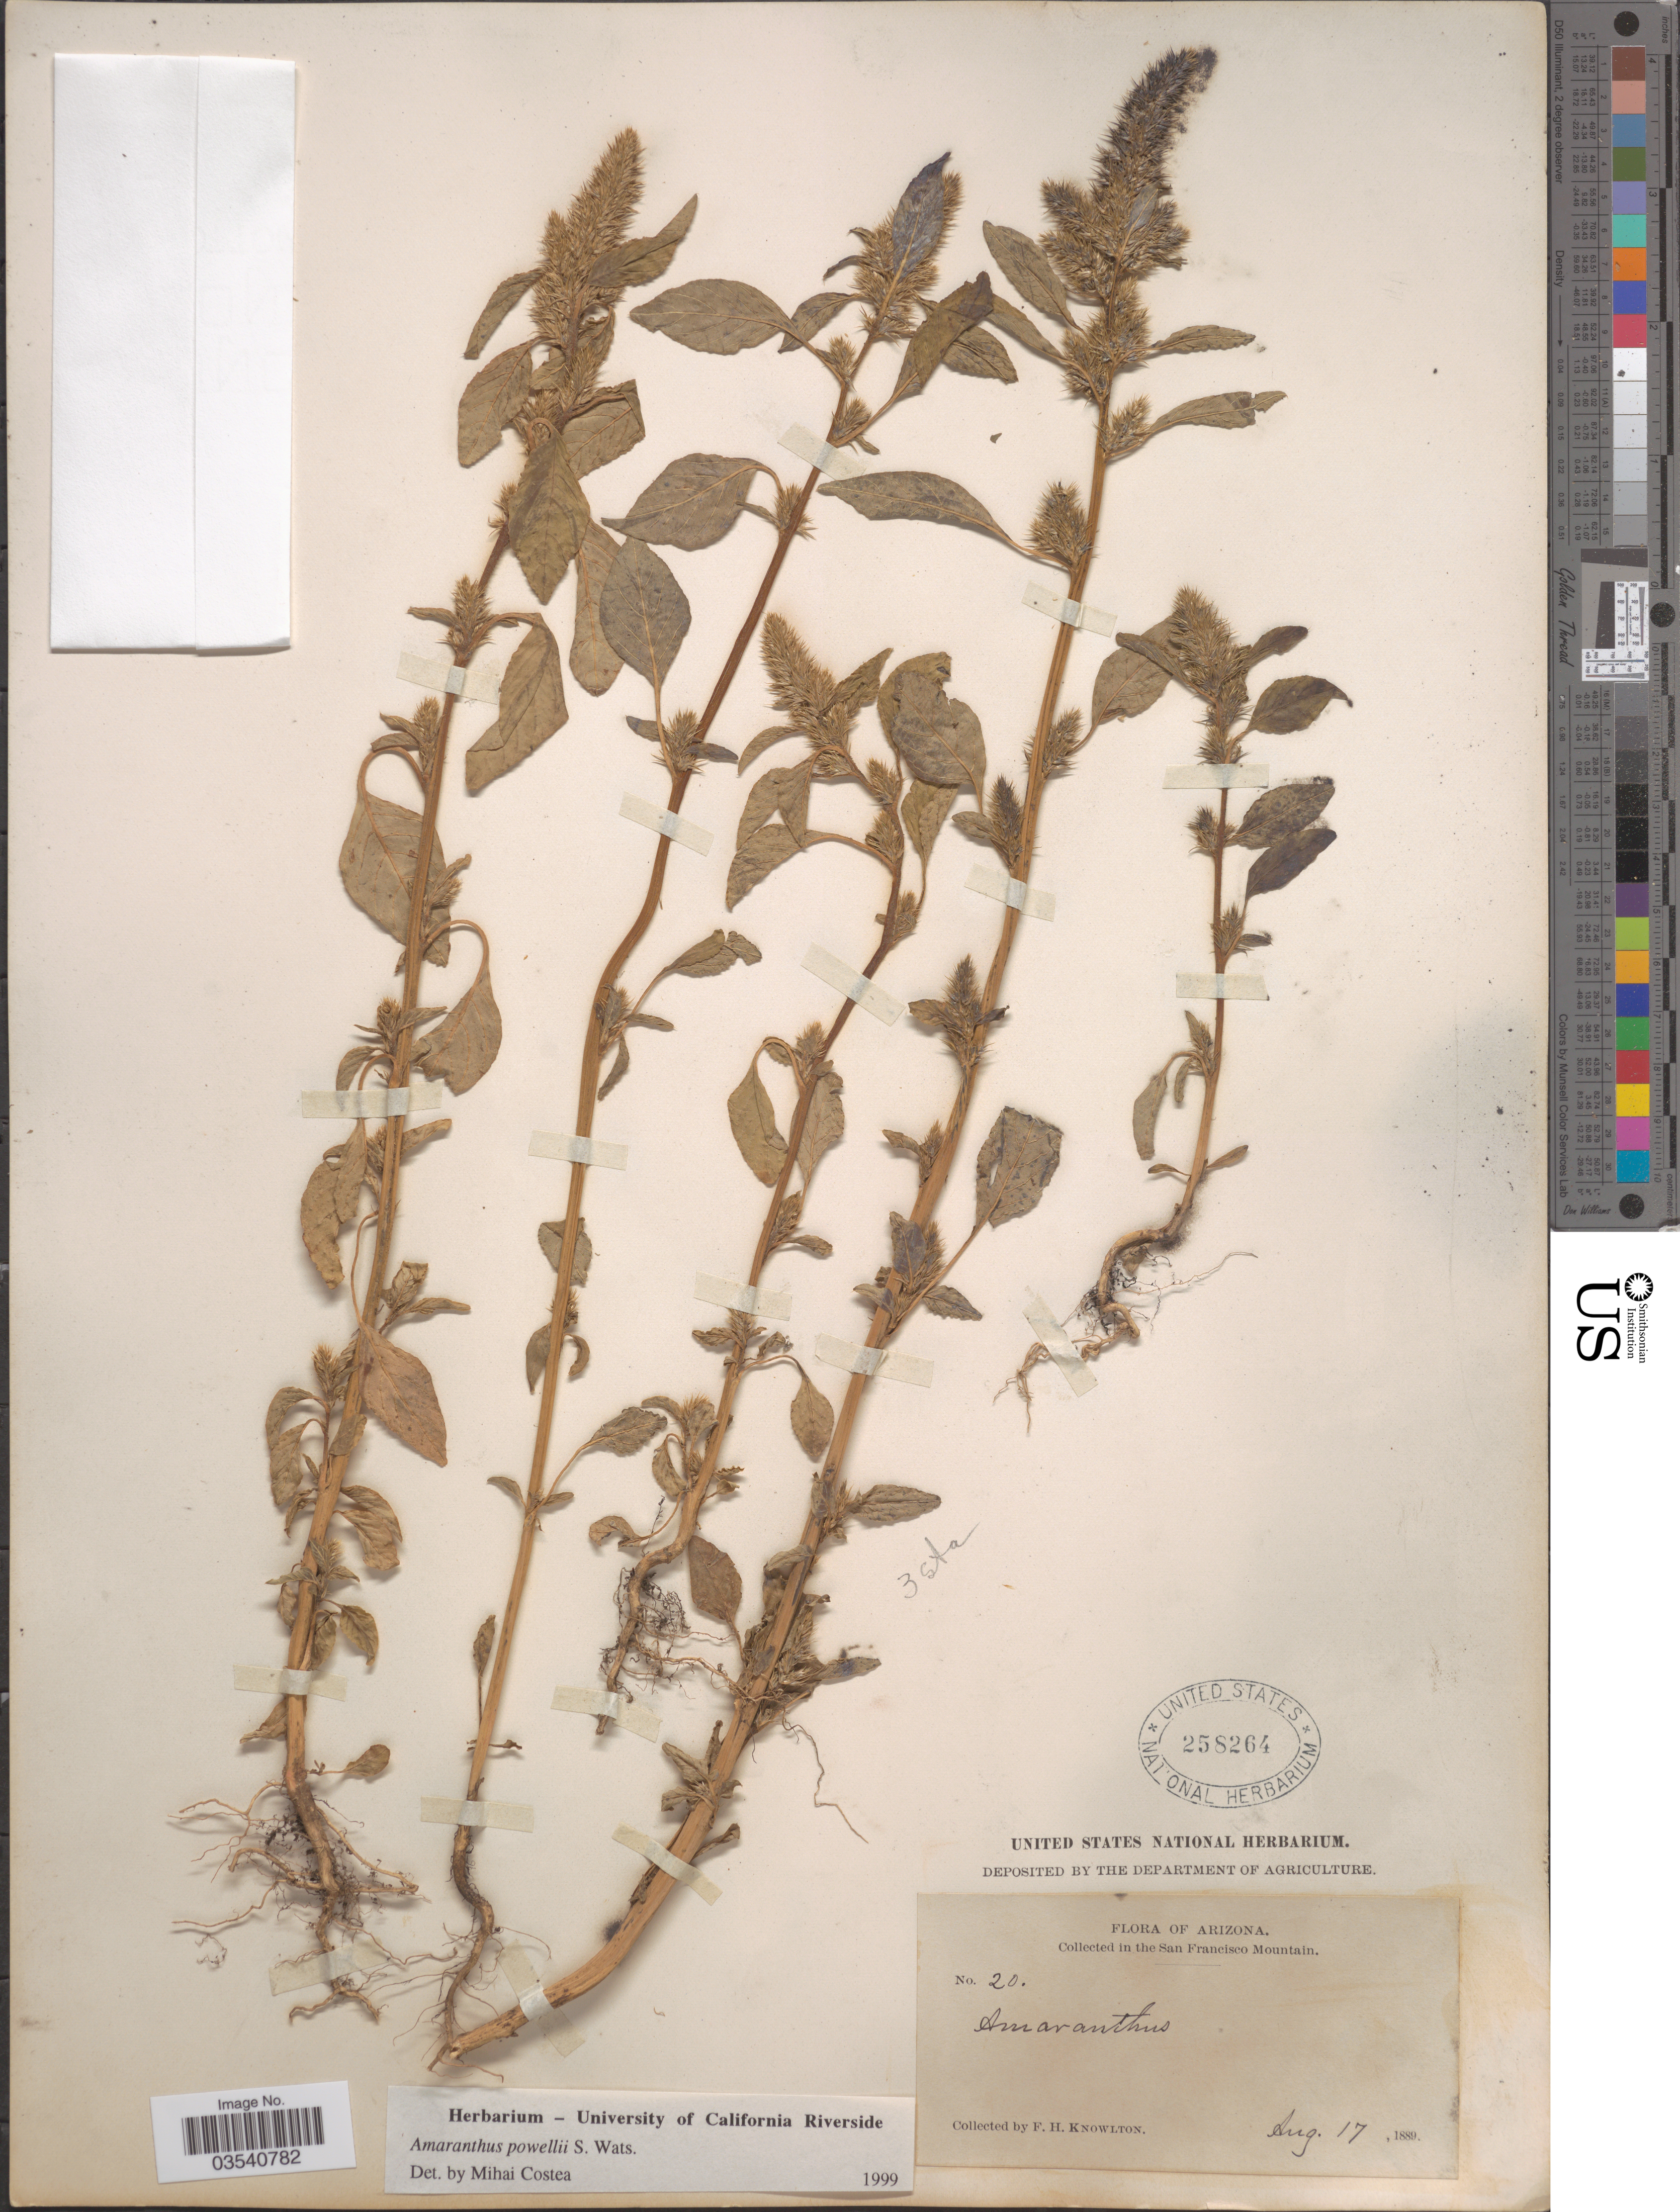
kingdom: Plantae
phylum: Tracheophyta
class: Magnoliopsida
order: Caryophyllales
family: Amaranthaceae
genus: Amaranthus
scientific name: Amaranthus powellii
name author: S. Watson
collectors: F. H. Knowlton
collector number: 20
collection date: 1889-08-17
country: United States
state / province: Arizona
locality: In the San Francisco Mountain.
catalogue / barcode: US 258264